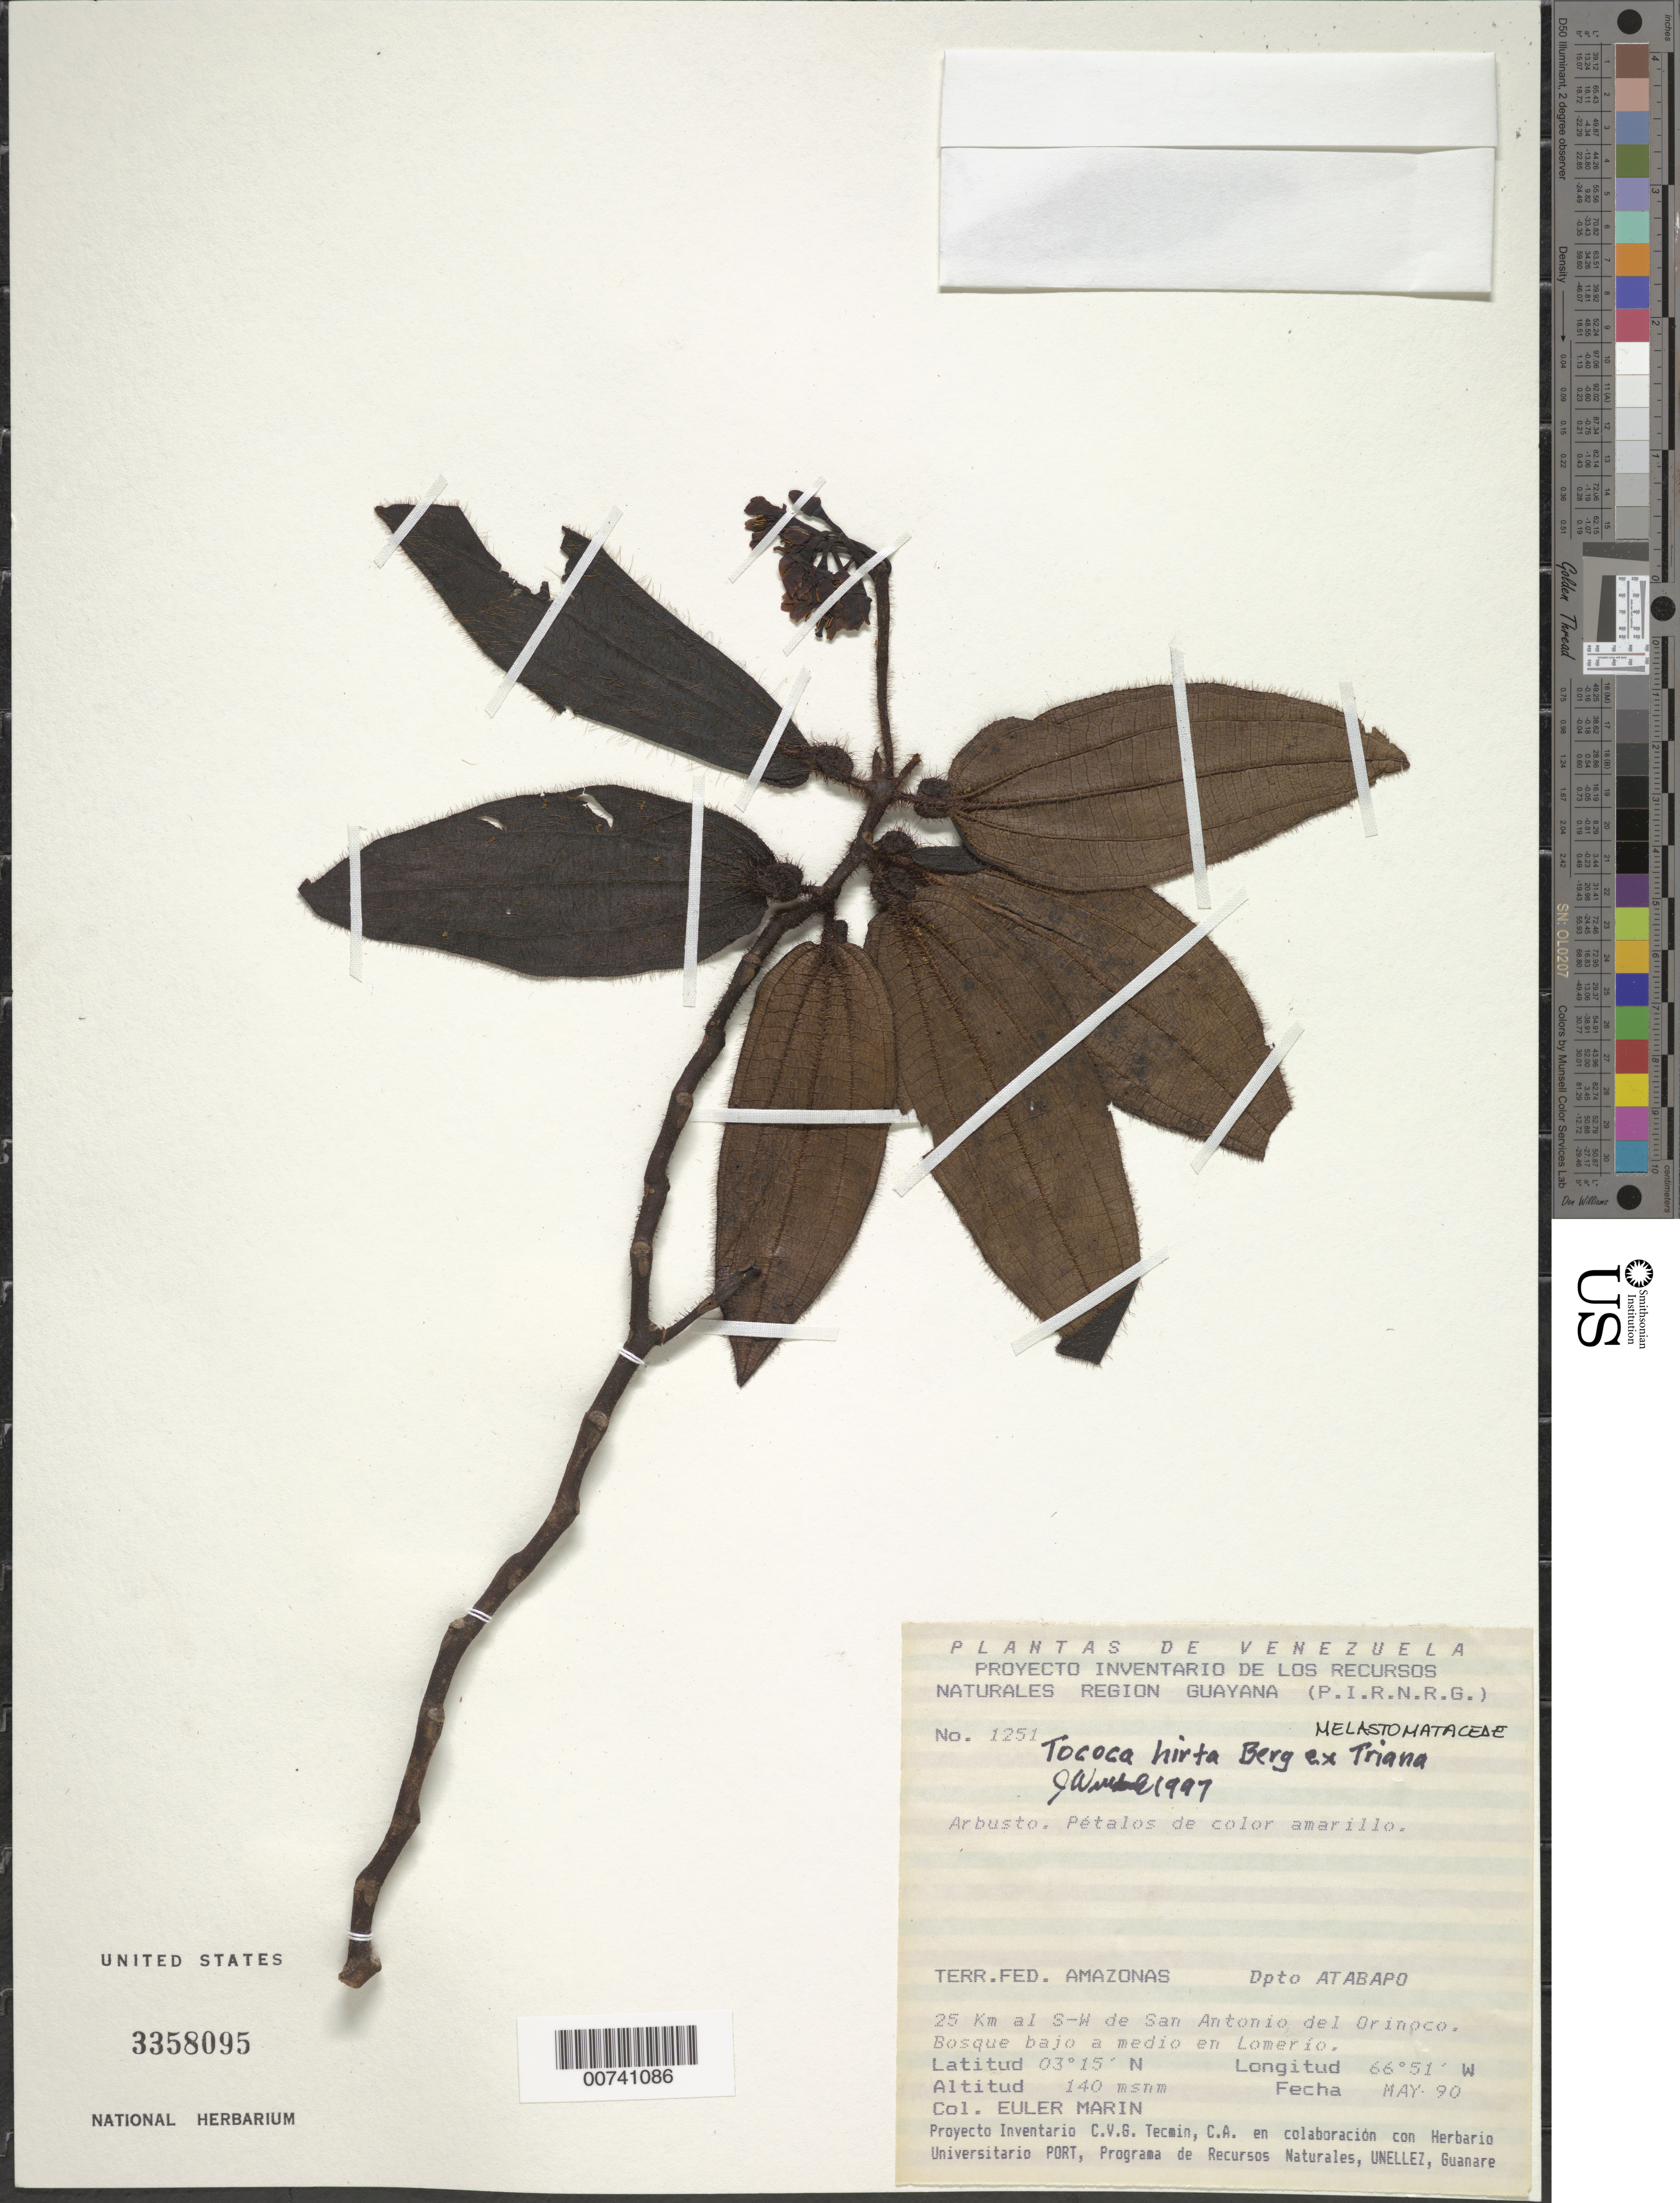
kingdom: Plantae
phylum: Tracheophyta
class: Magnoliopsida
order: Myrtales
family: Melastomataceae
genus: Tococa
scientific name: Tococa hirta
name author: O. Berg ex Triana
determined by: Wurdack, John J., (US), US (UNITED STATES)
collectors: E. Marin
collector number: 1251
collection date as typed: May-90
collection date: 1990-05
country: Venezuela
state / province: Amazonas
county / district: Atabapo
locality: San Antonio del Orinoco, 25 km al SW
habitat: Bosque bajo a medio en lomerio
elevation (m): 140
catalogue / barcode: US 3358095